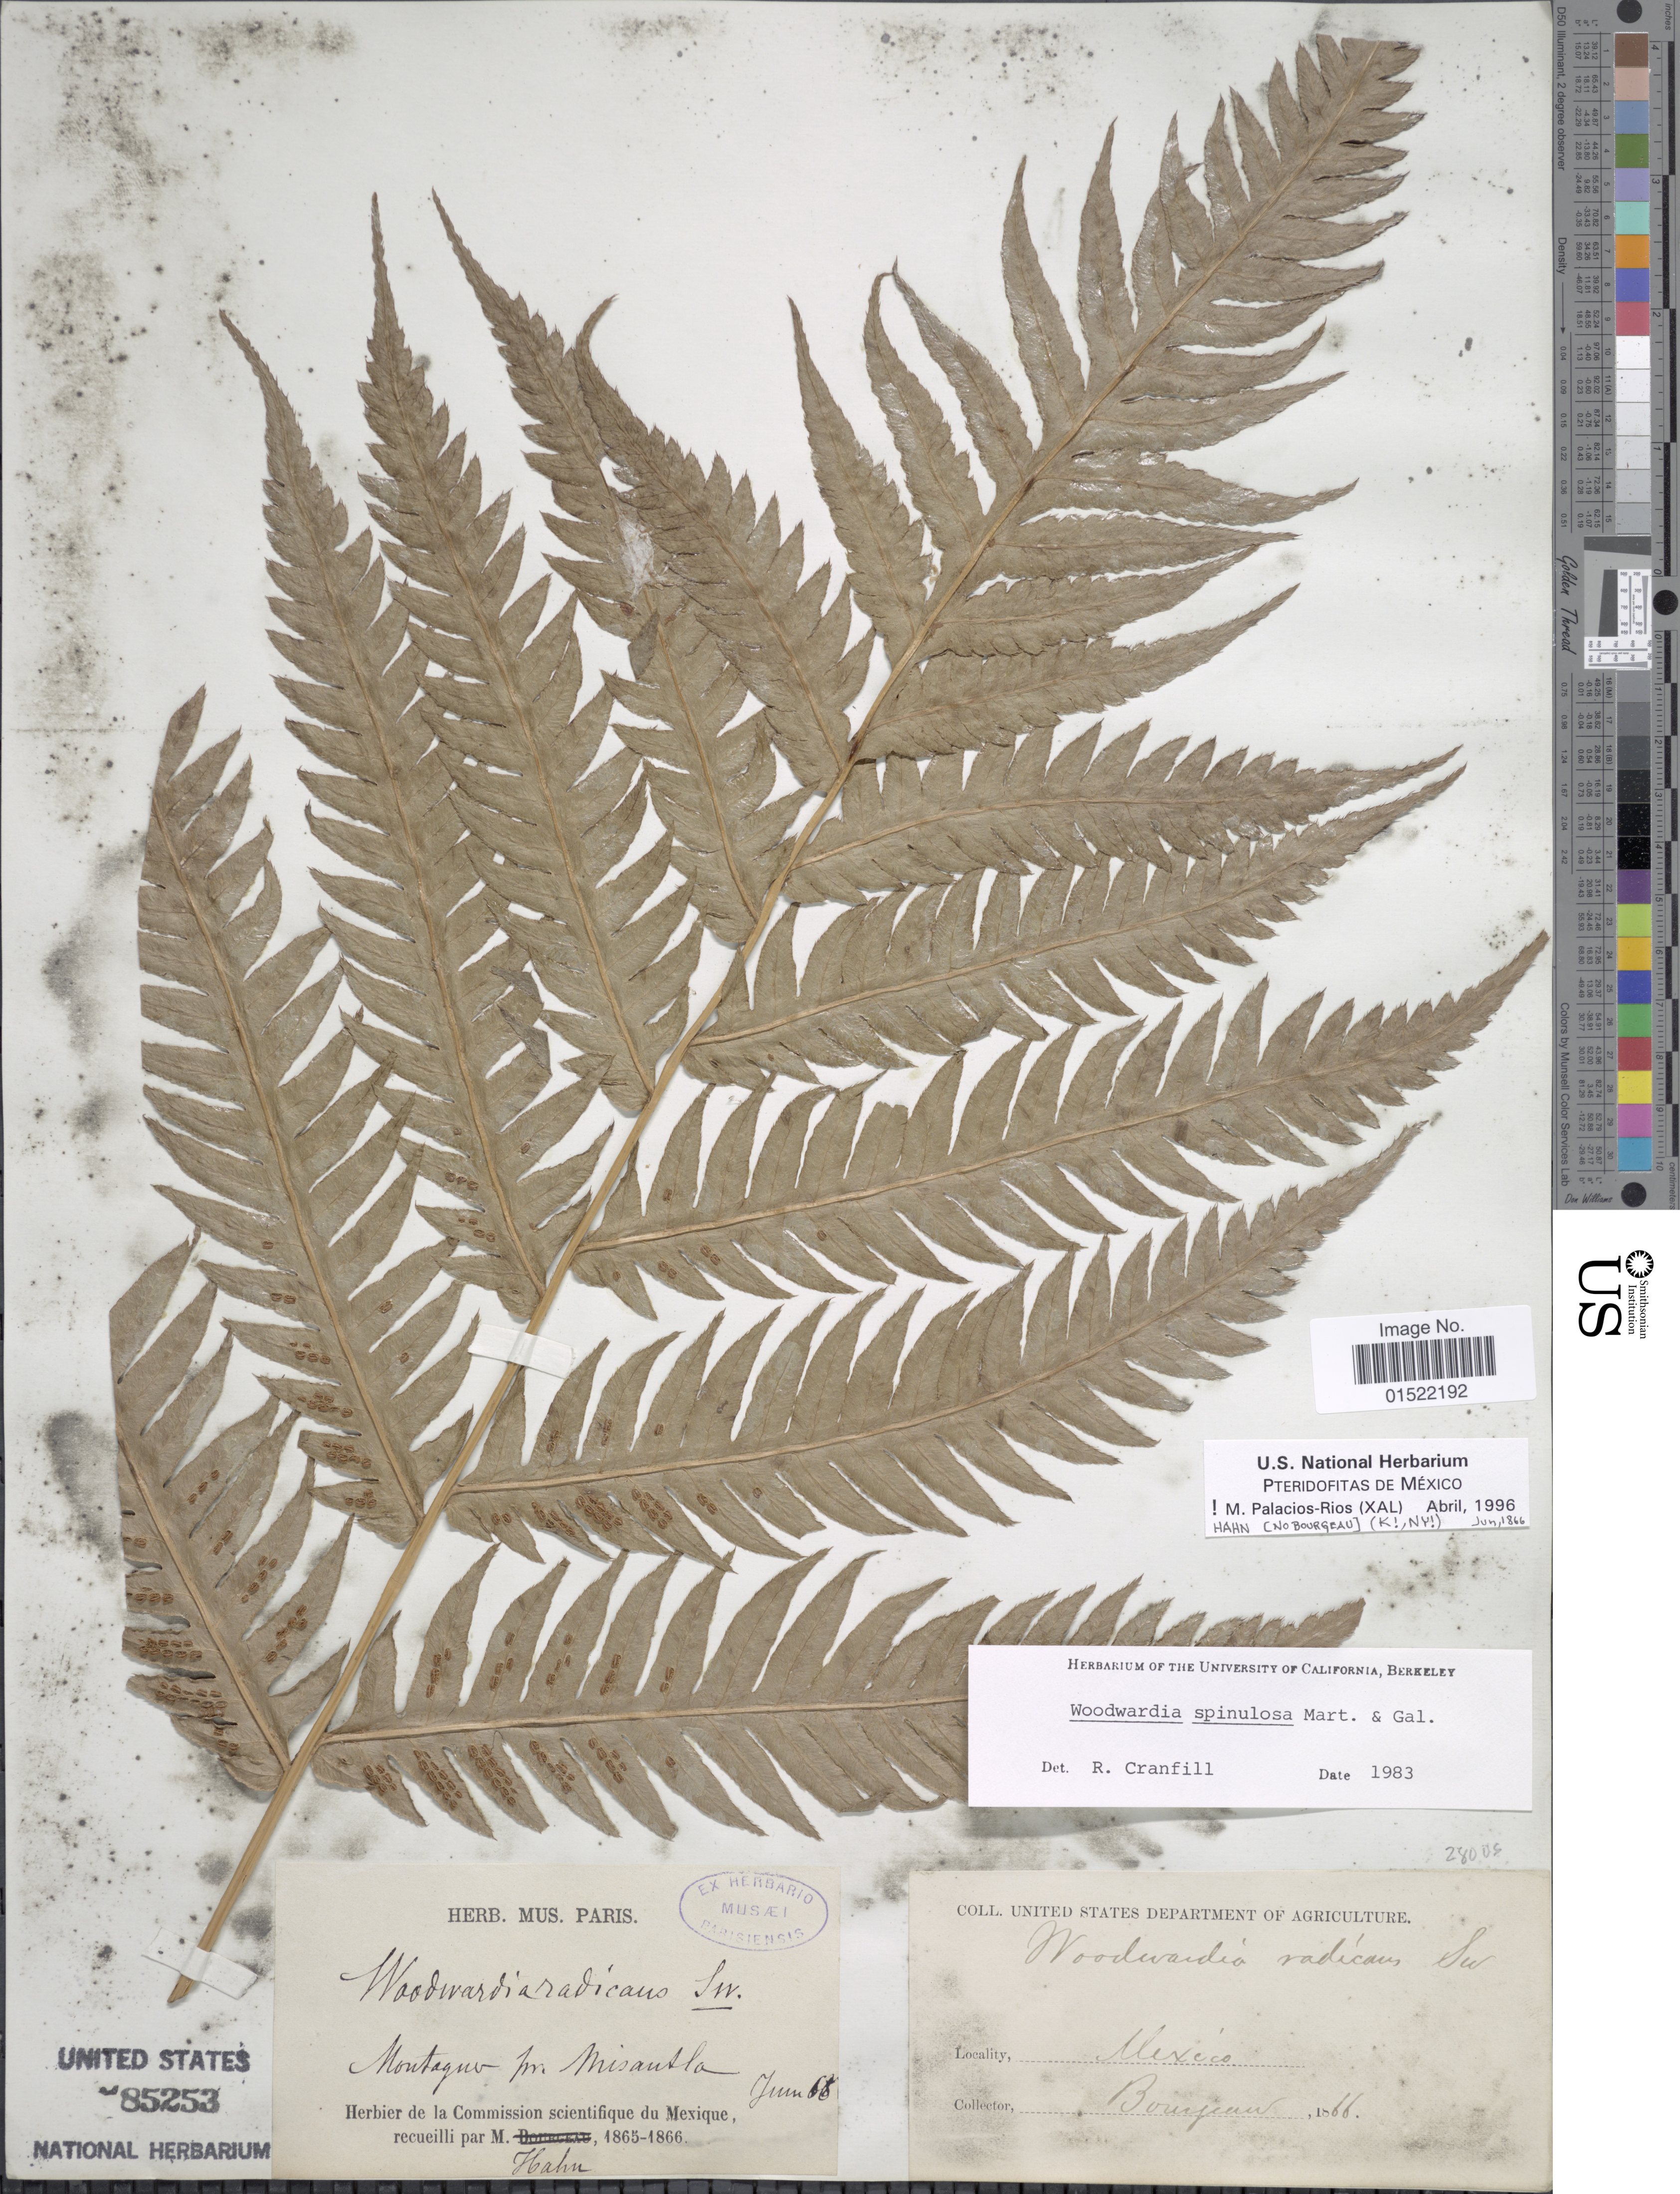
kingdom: Plantae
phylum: Tracheophyta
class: Polypodiopsida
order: Polypodiales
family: Blechnaceae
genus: Woodwardia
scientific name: Woodwardia spinulosa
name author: M. Martens & Galeotti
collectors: -- Hahn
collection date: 1866-06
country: Mexico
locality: Montagnes pr. Misantla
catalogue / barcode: US 85253